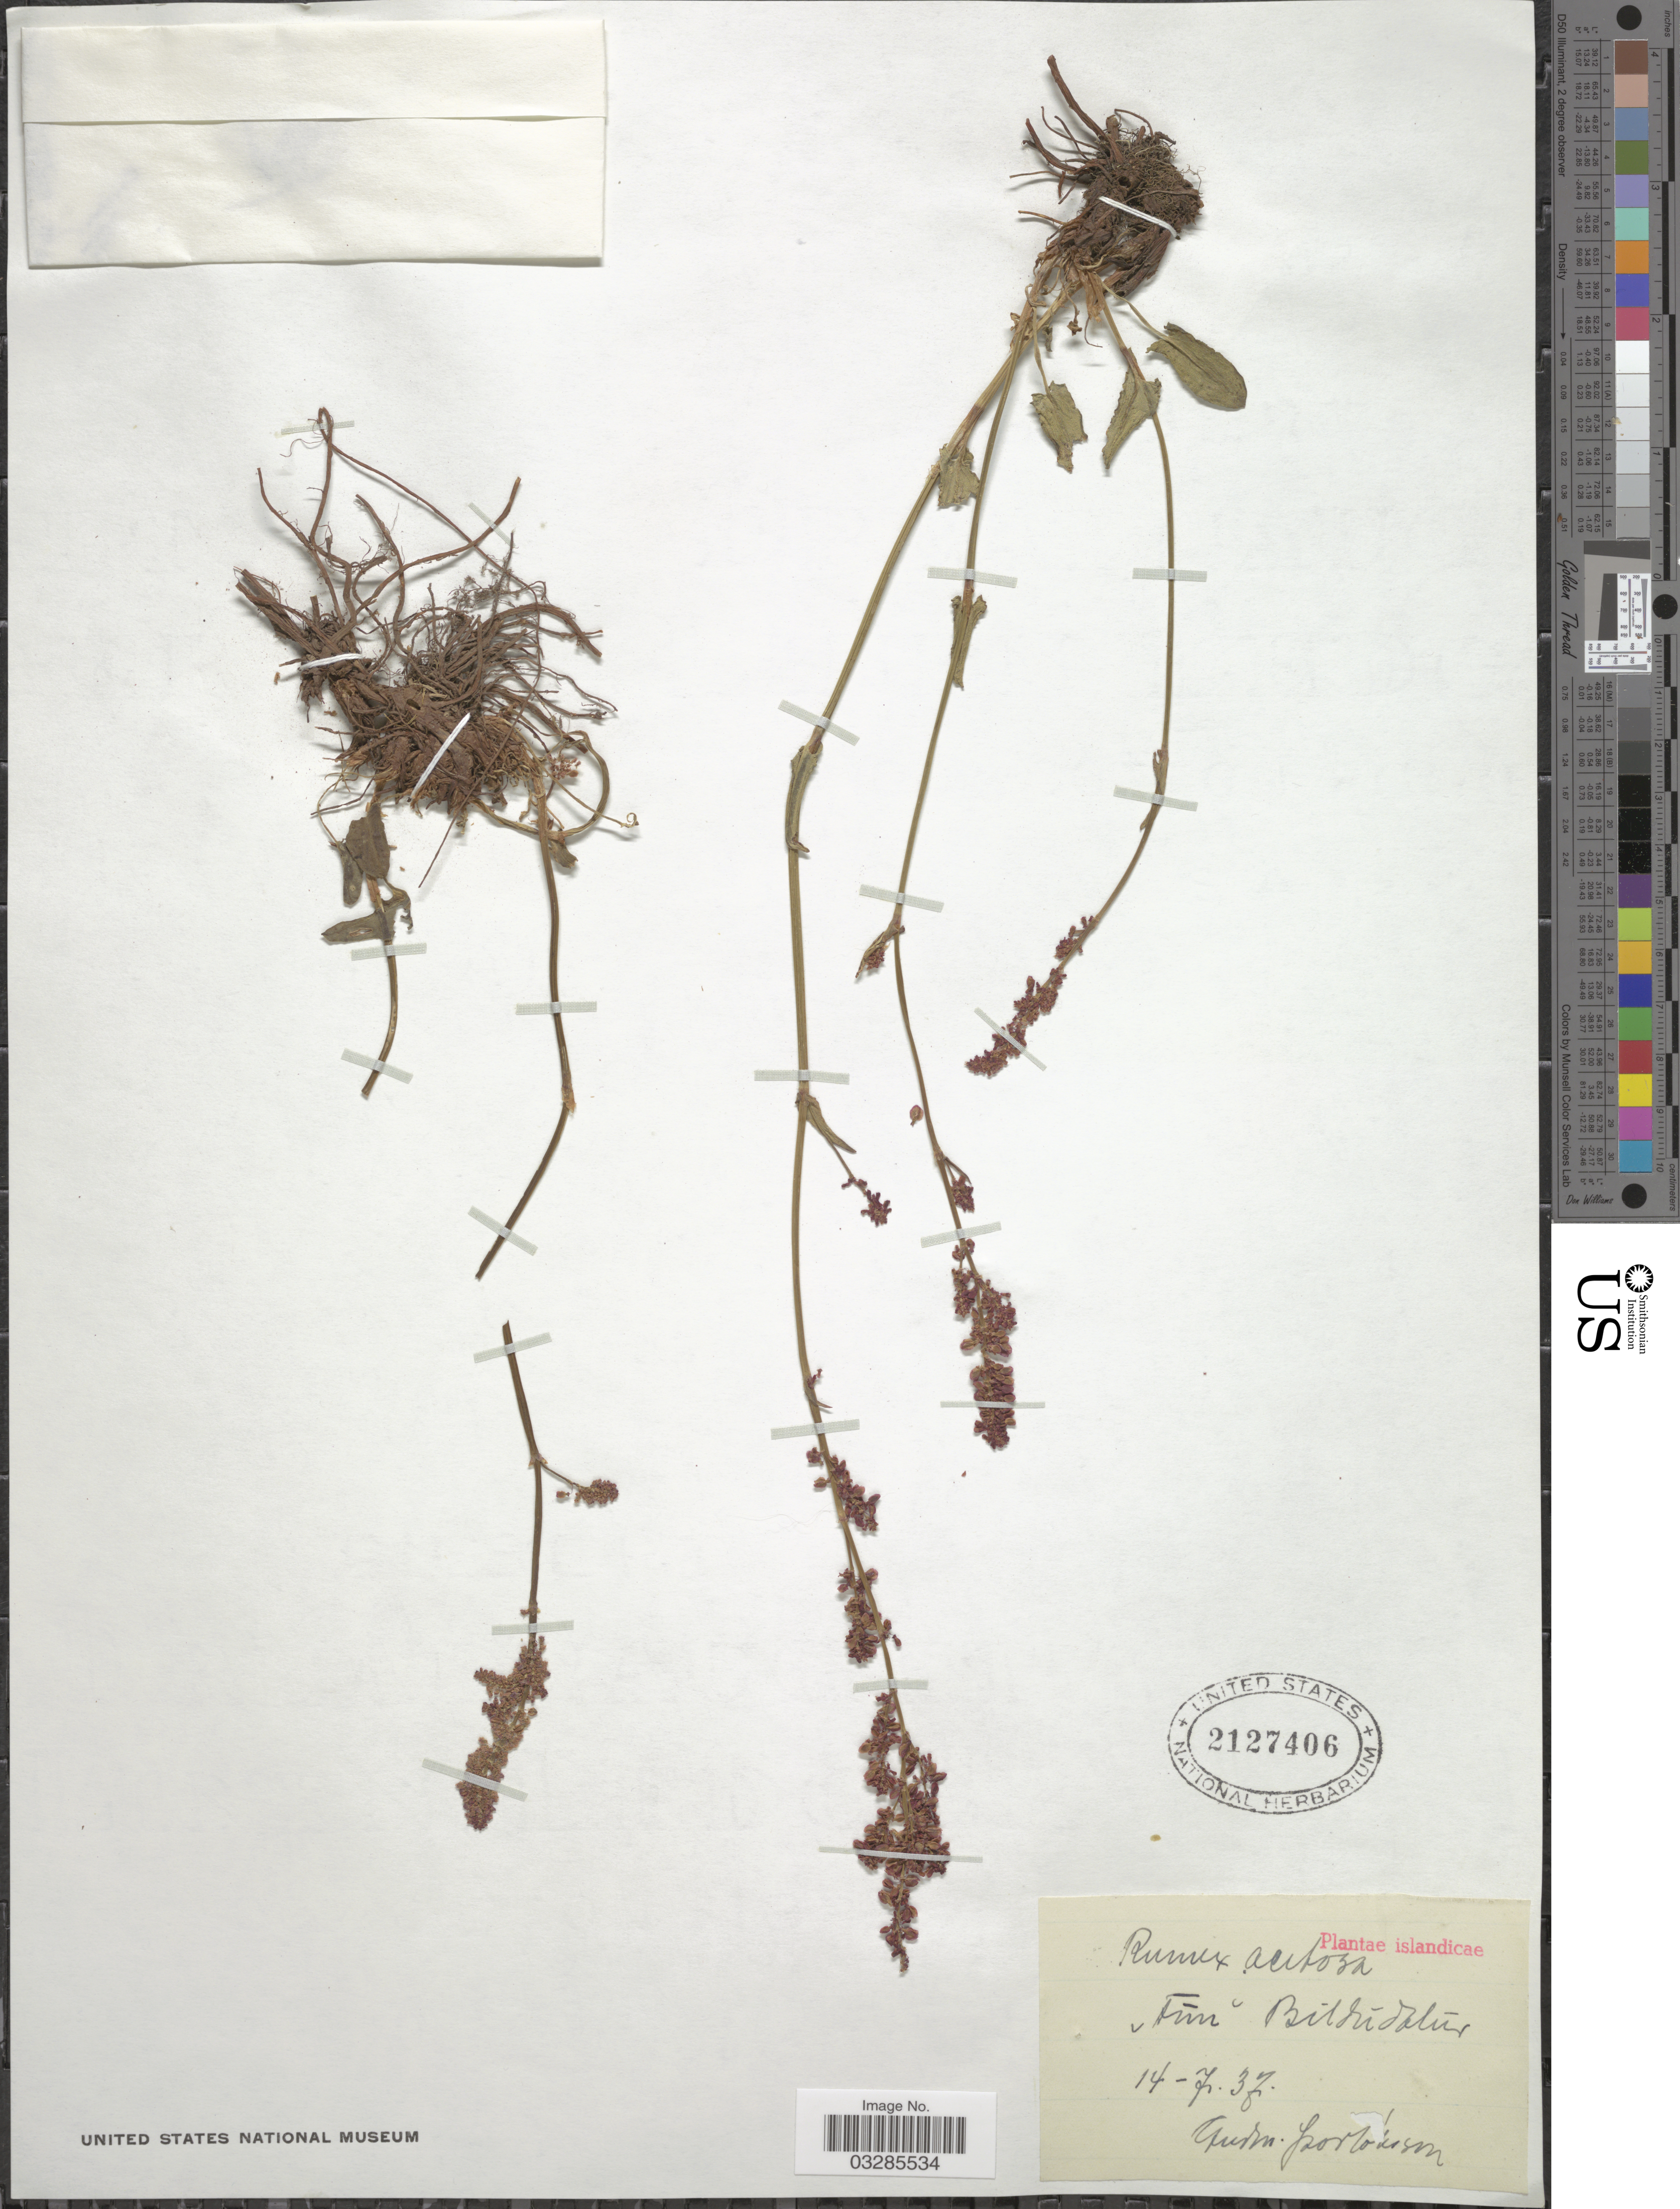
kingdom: Plantae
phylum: Tracheophyta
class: Magnoliopsida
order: Caryophyllales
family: Polygonaceae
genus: Rumex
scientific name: Rumex acetosa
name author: L.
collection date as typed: Transcribed d/m/y: 14/7/37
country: Iceland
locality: Islandicae. Aún Bildúdalúr.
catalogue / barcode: US 2127406